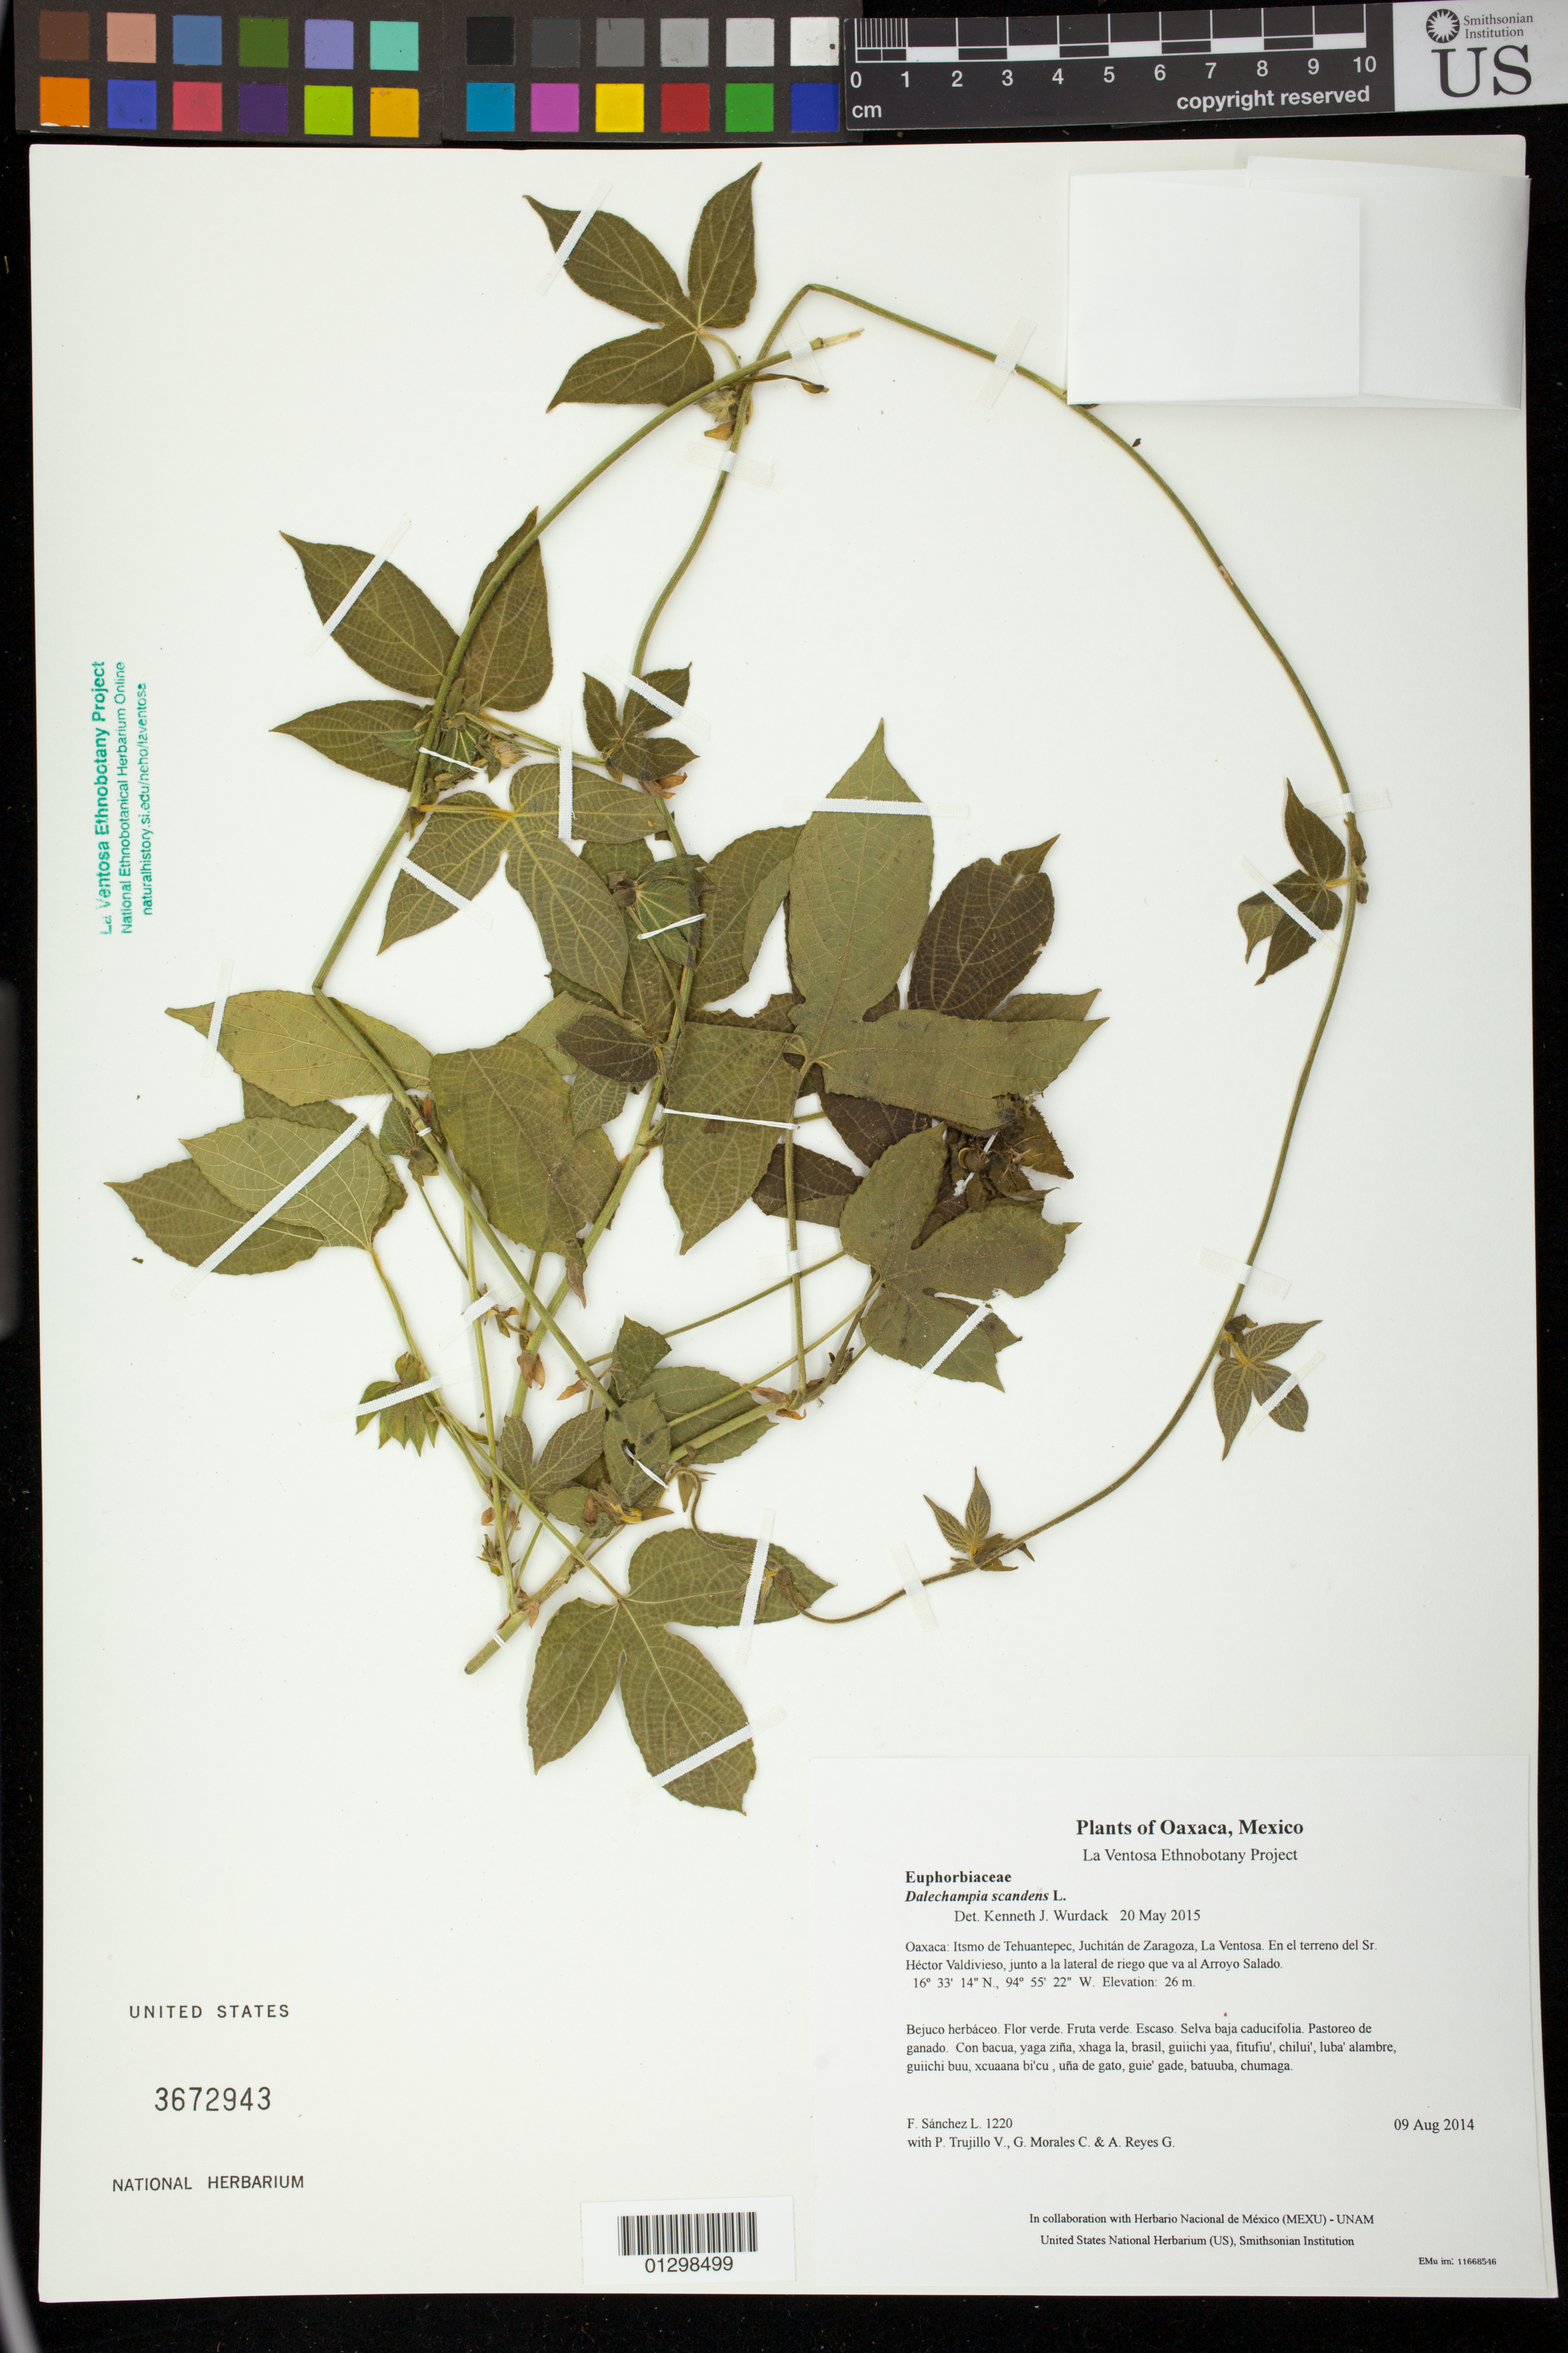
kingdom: Plantae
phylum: Tracheophyta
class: Magnoliopsida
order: Malpighiales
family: Euphorbiaceae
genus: Dalechampia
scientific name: Dalechampia scandens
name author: L.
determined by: Wurdack, Kenneth J., (US), Smithsonian Institution - National Museum of Natural History (UNITED STATES)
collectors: F. Sánchez L., P. Trujillo V., G. Morales C. & A. Reyes G.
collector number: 1220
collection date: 2014-08-09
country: Mexico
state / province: Oaxaca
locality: Itsmo de Tehuantepec, Juchitán de Zaragoza, La Ventosa. En el terreno del Sr. Héctor Valdivieso, junto a la lateral de riego que va al Arroyo Salado.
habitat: Selva baja caducifolia. Pastoreo de ganado.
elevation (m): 26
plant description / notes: JEBOT, MEXU, SERO, US; Luba'. Guie' naga'. Cuaananaxhi naga'. Huaxie'.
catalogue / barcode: US 3672943